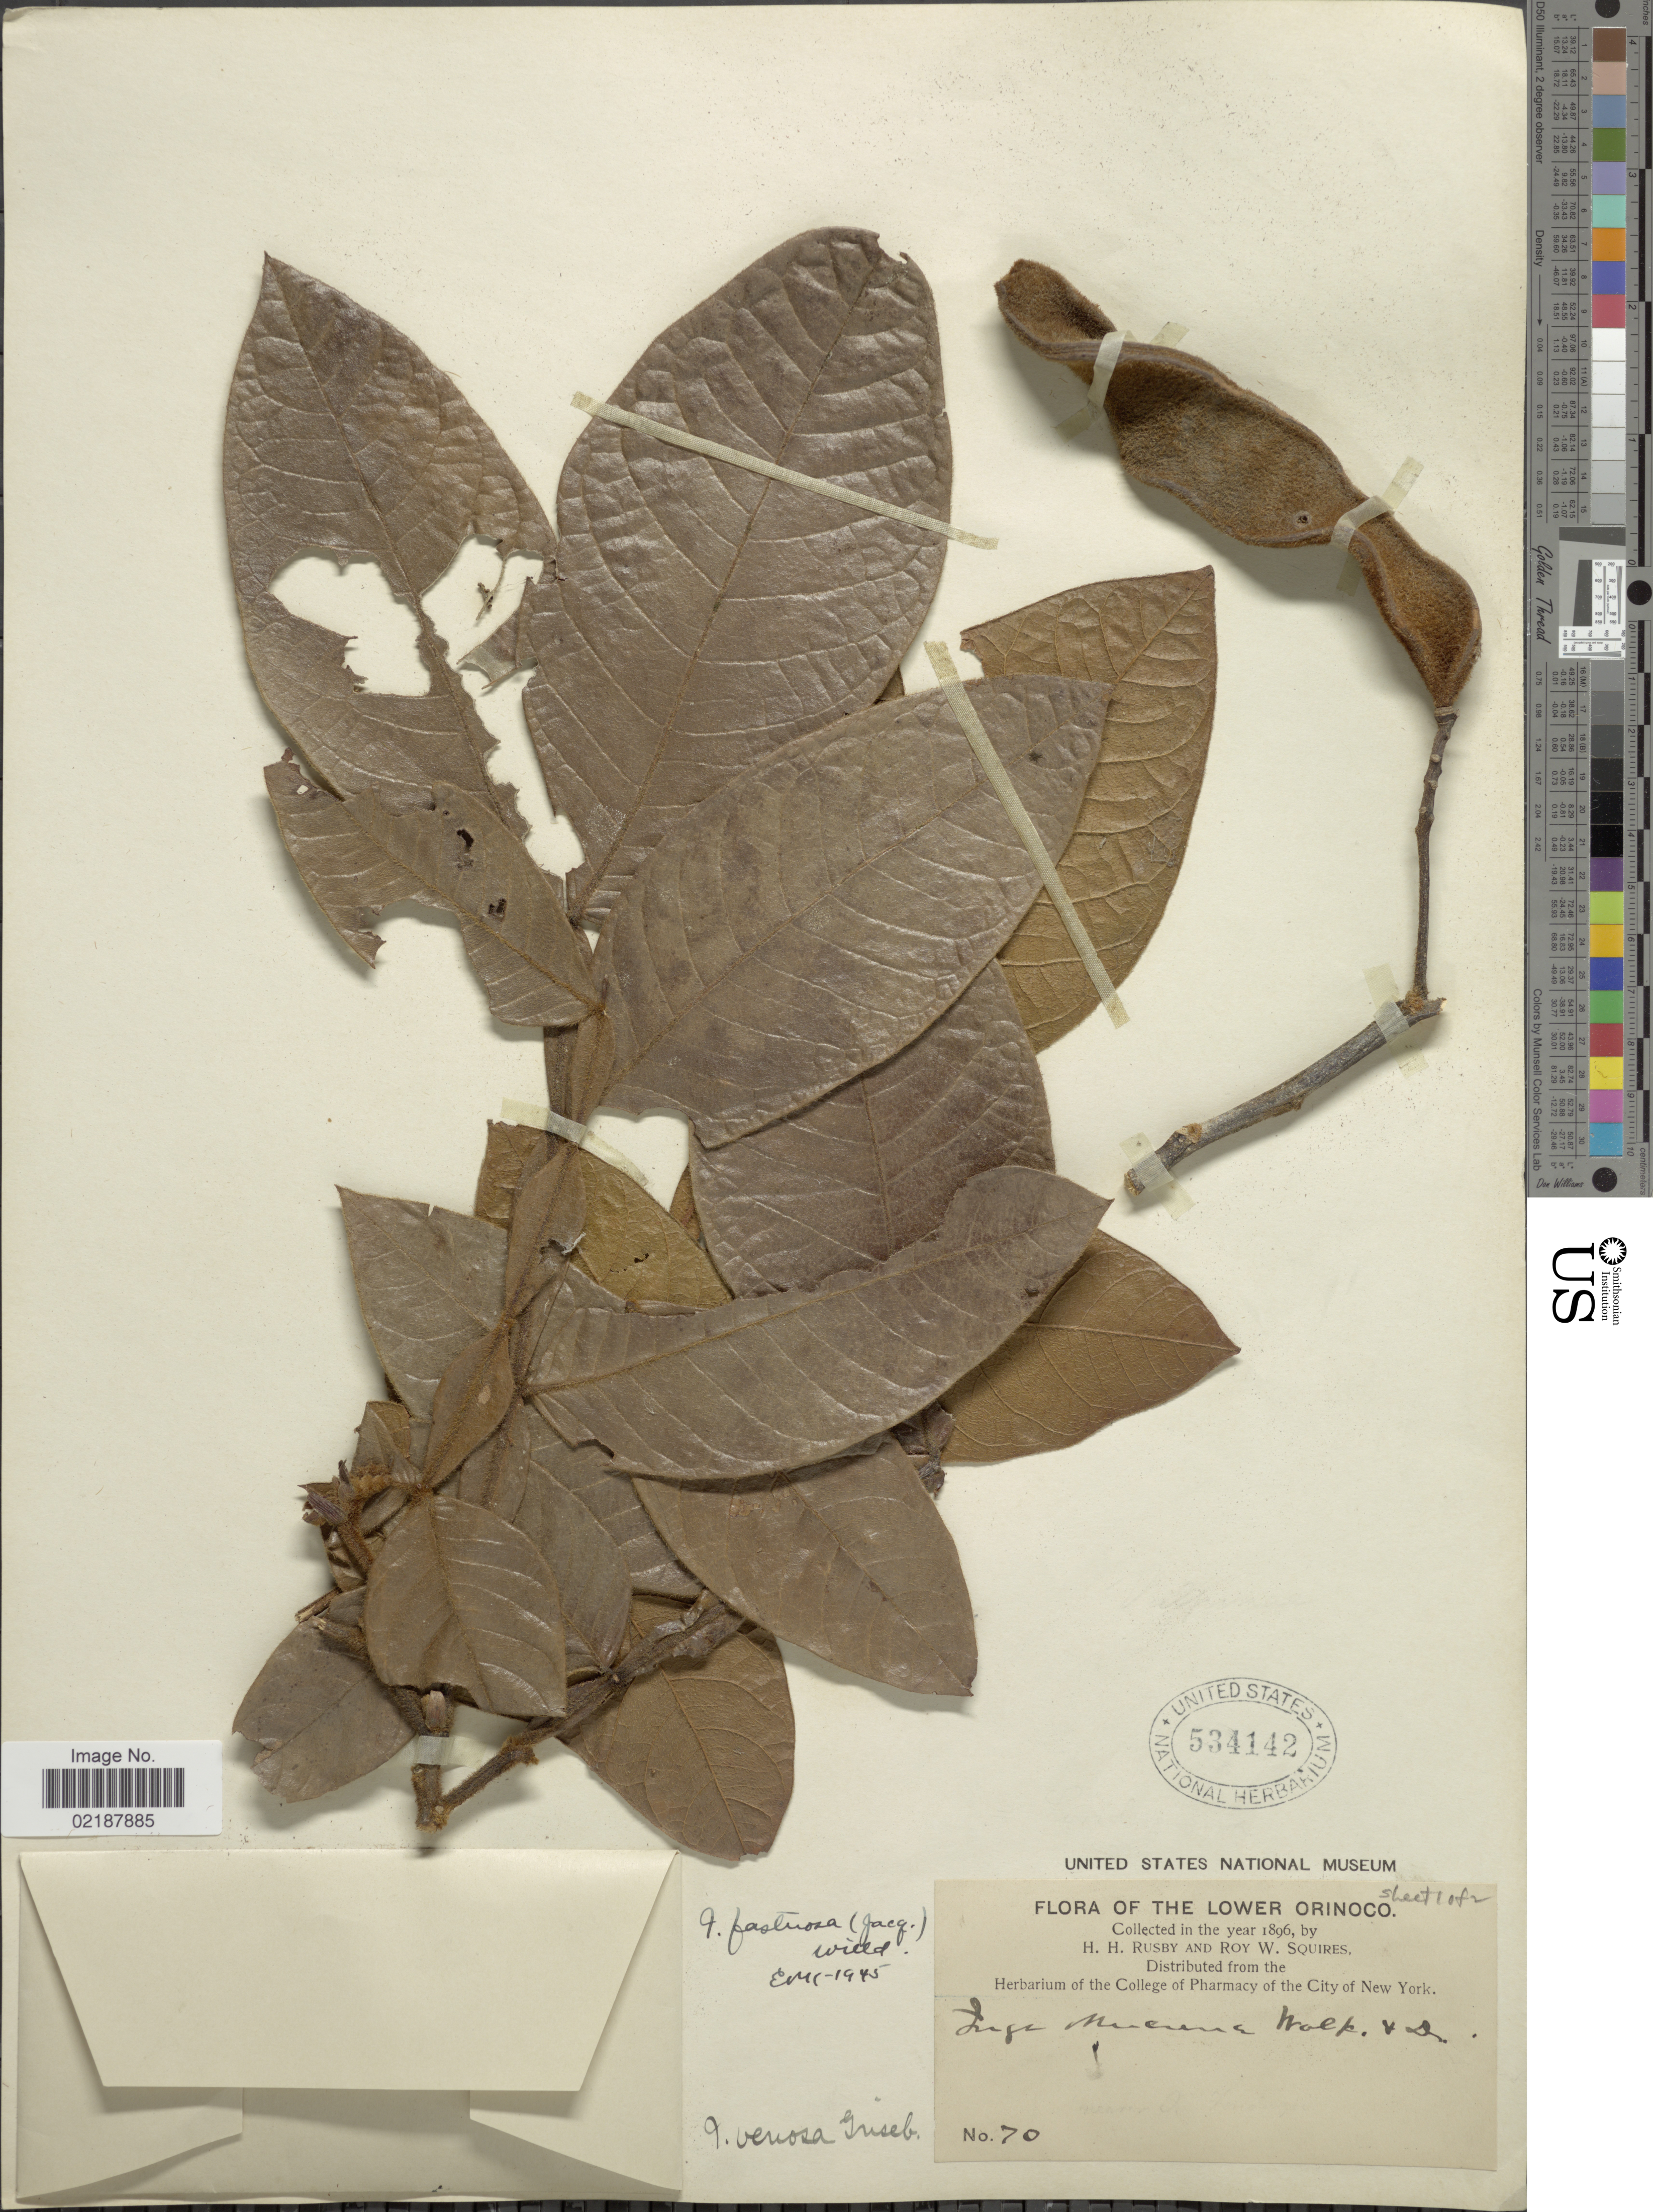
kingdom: Plantae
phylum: Tracheophyta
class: Magnoliopsida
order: Fabales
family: Fabaceae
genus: Inga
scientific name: Inga fastuosa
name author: (Jacq.) Willd.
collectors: H. H. Rusby & R. Squires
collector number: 70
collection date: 1896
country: Venezuela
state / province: Delta Amacuro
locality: Lower Orinoco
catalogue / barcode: US 534142